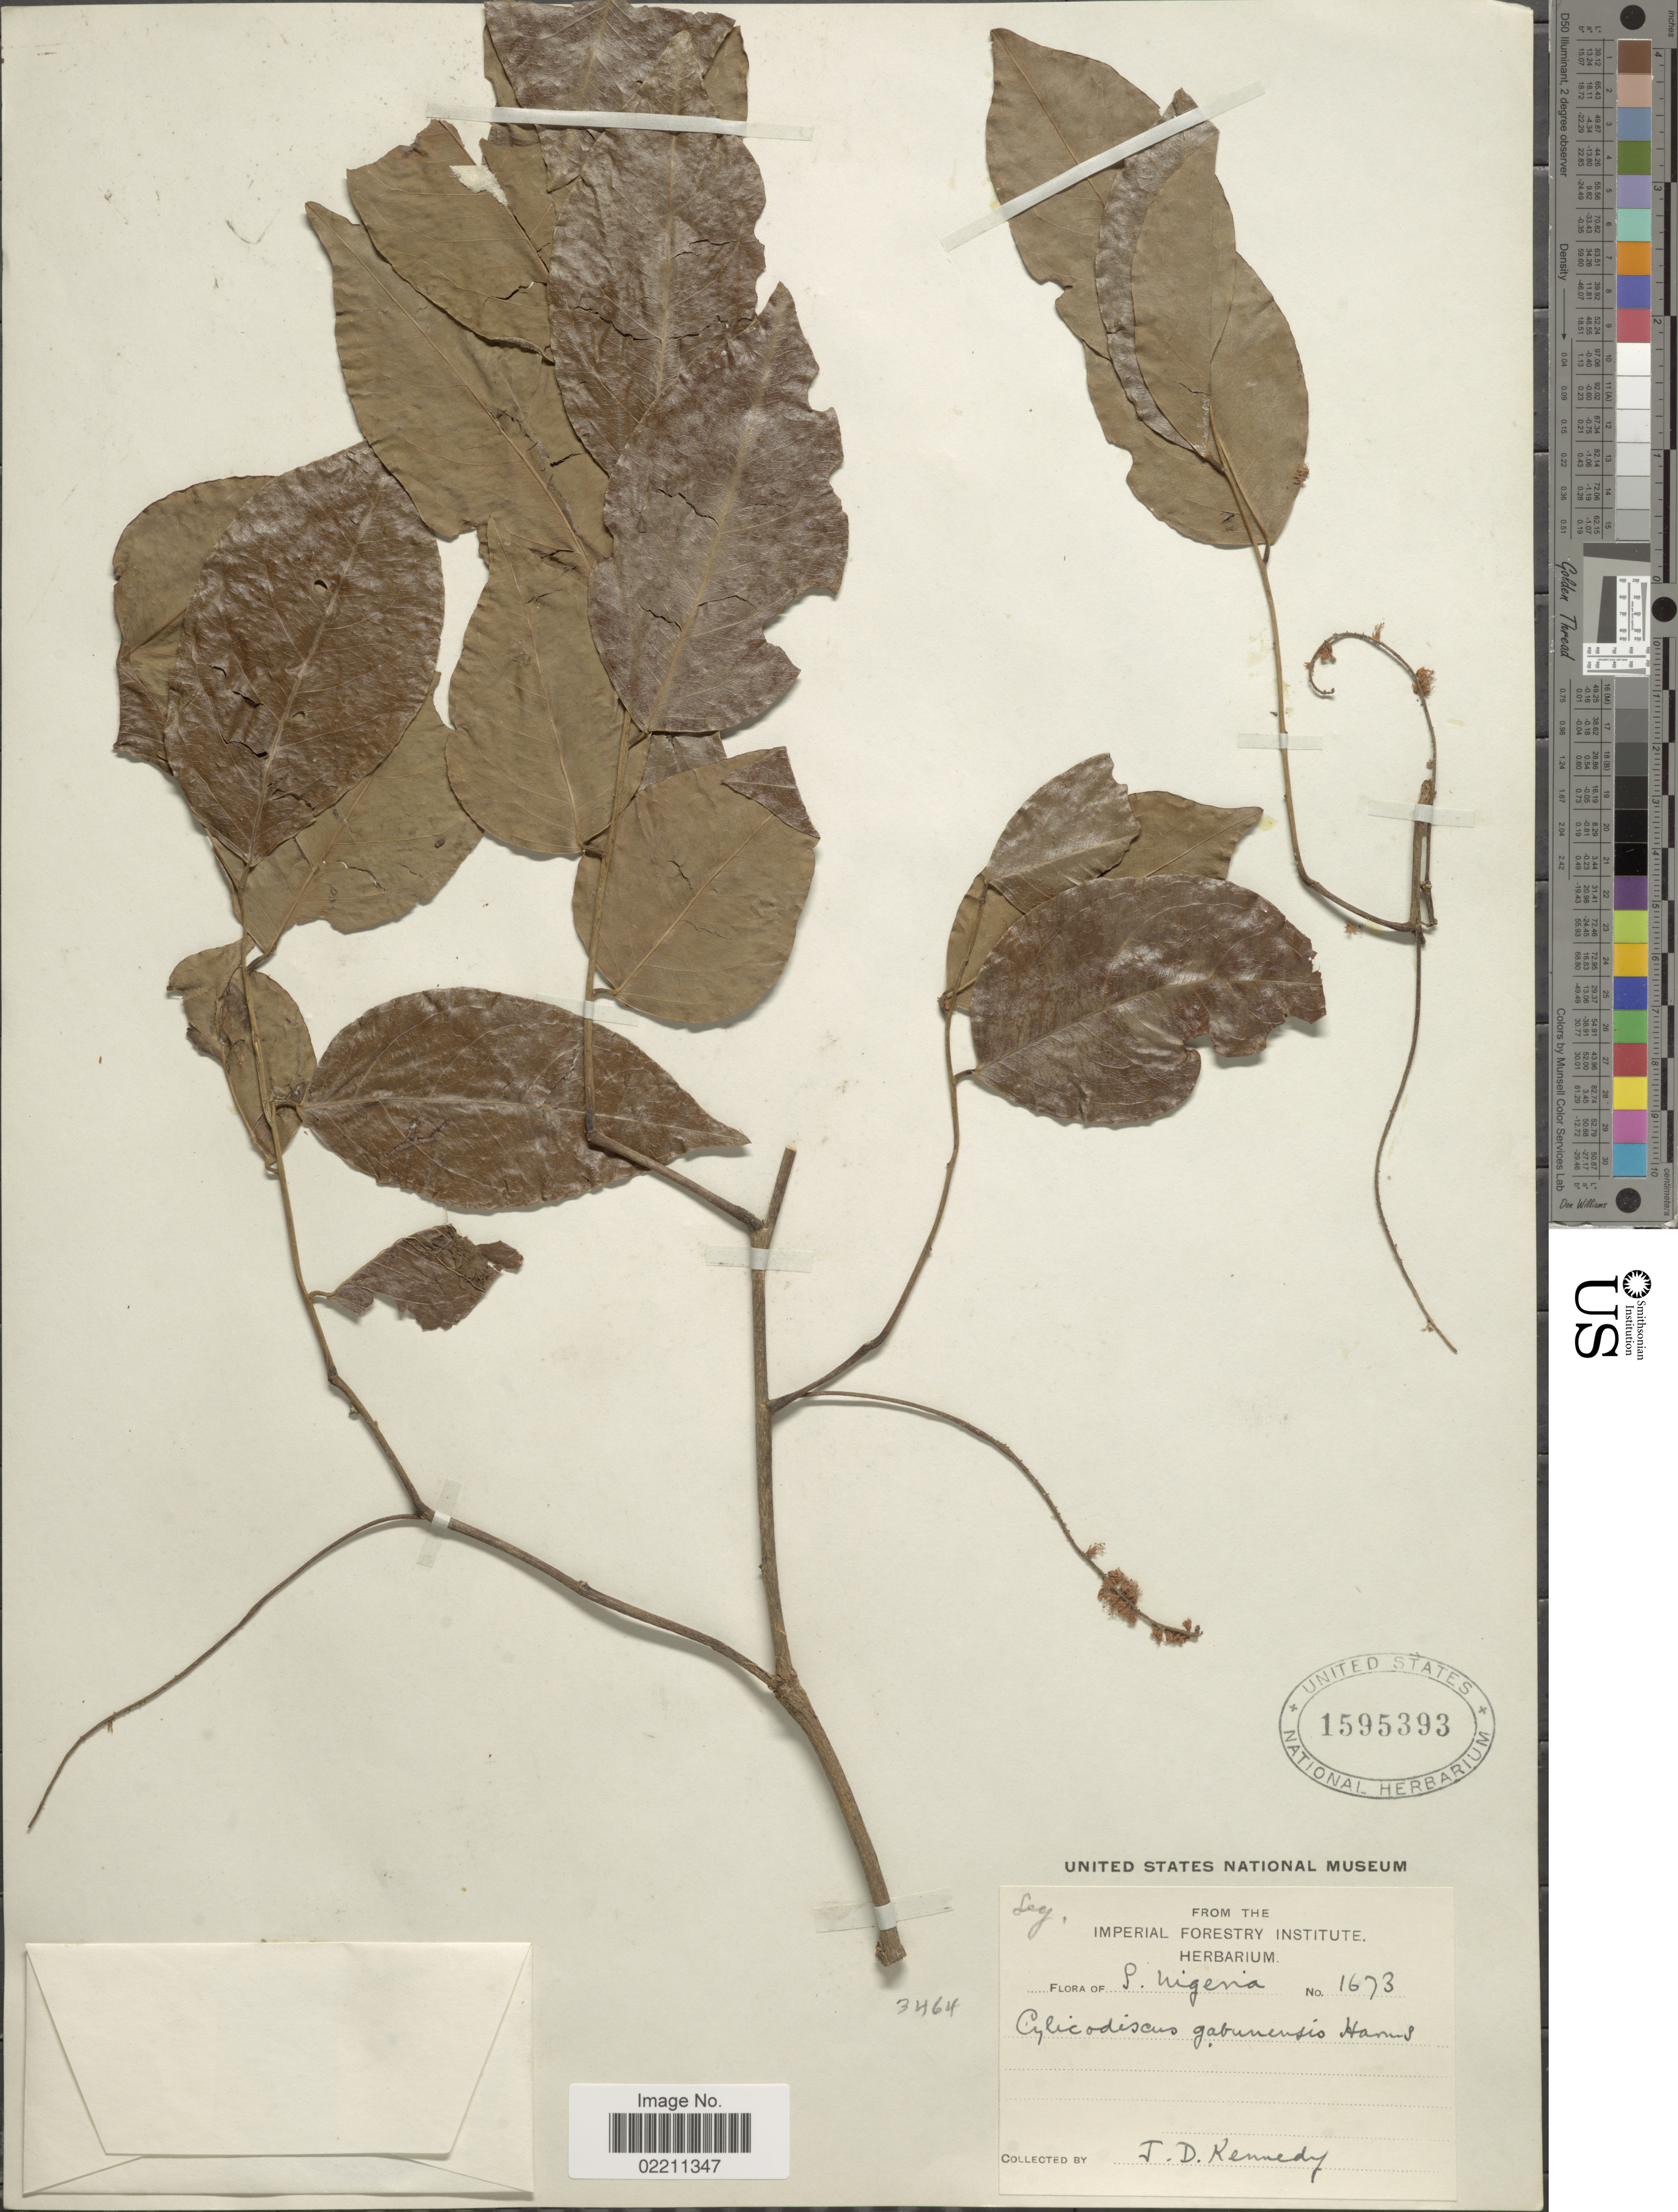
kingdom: Plantae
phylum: Tracheophyta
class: Magnoliopsida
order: Fabales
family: Fabaceae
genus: Cylicodiscus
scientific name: Cylicodiscus gabunensis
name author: Harms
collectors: J. D. Kennedy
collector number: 1673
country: Nigeria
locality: S. Nigerie.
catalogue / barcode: US 1595393